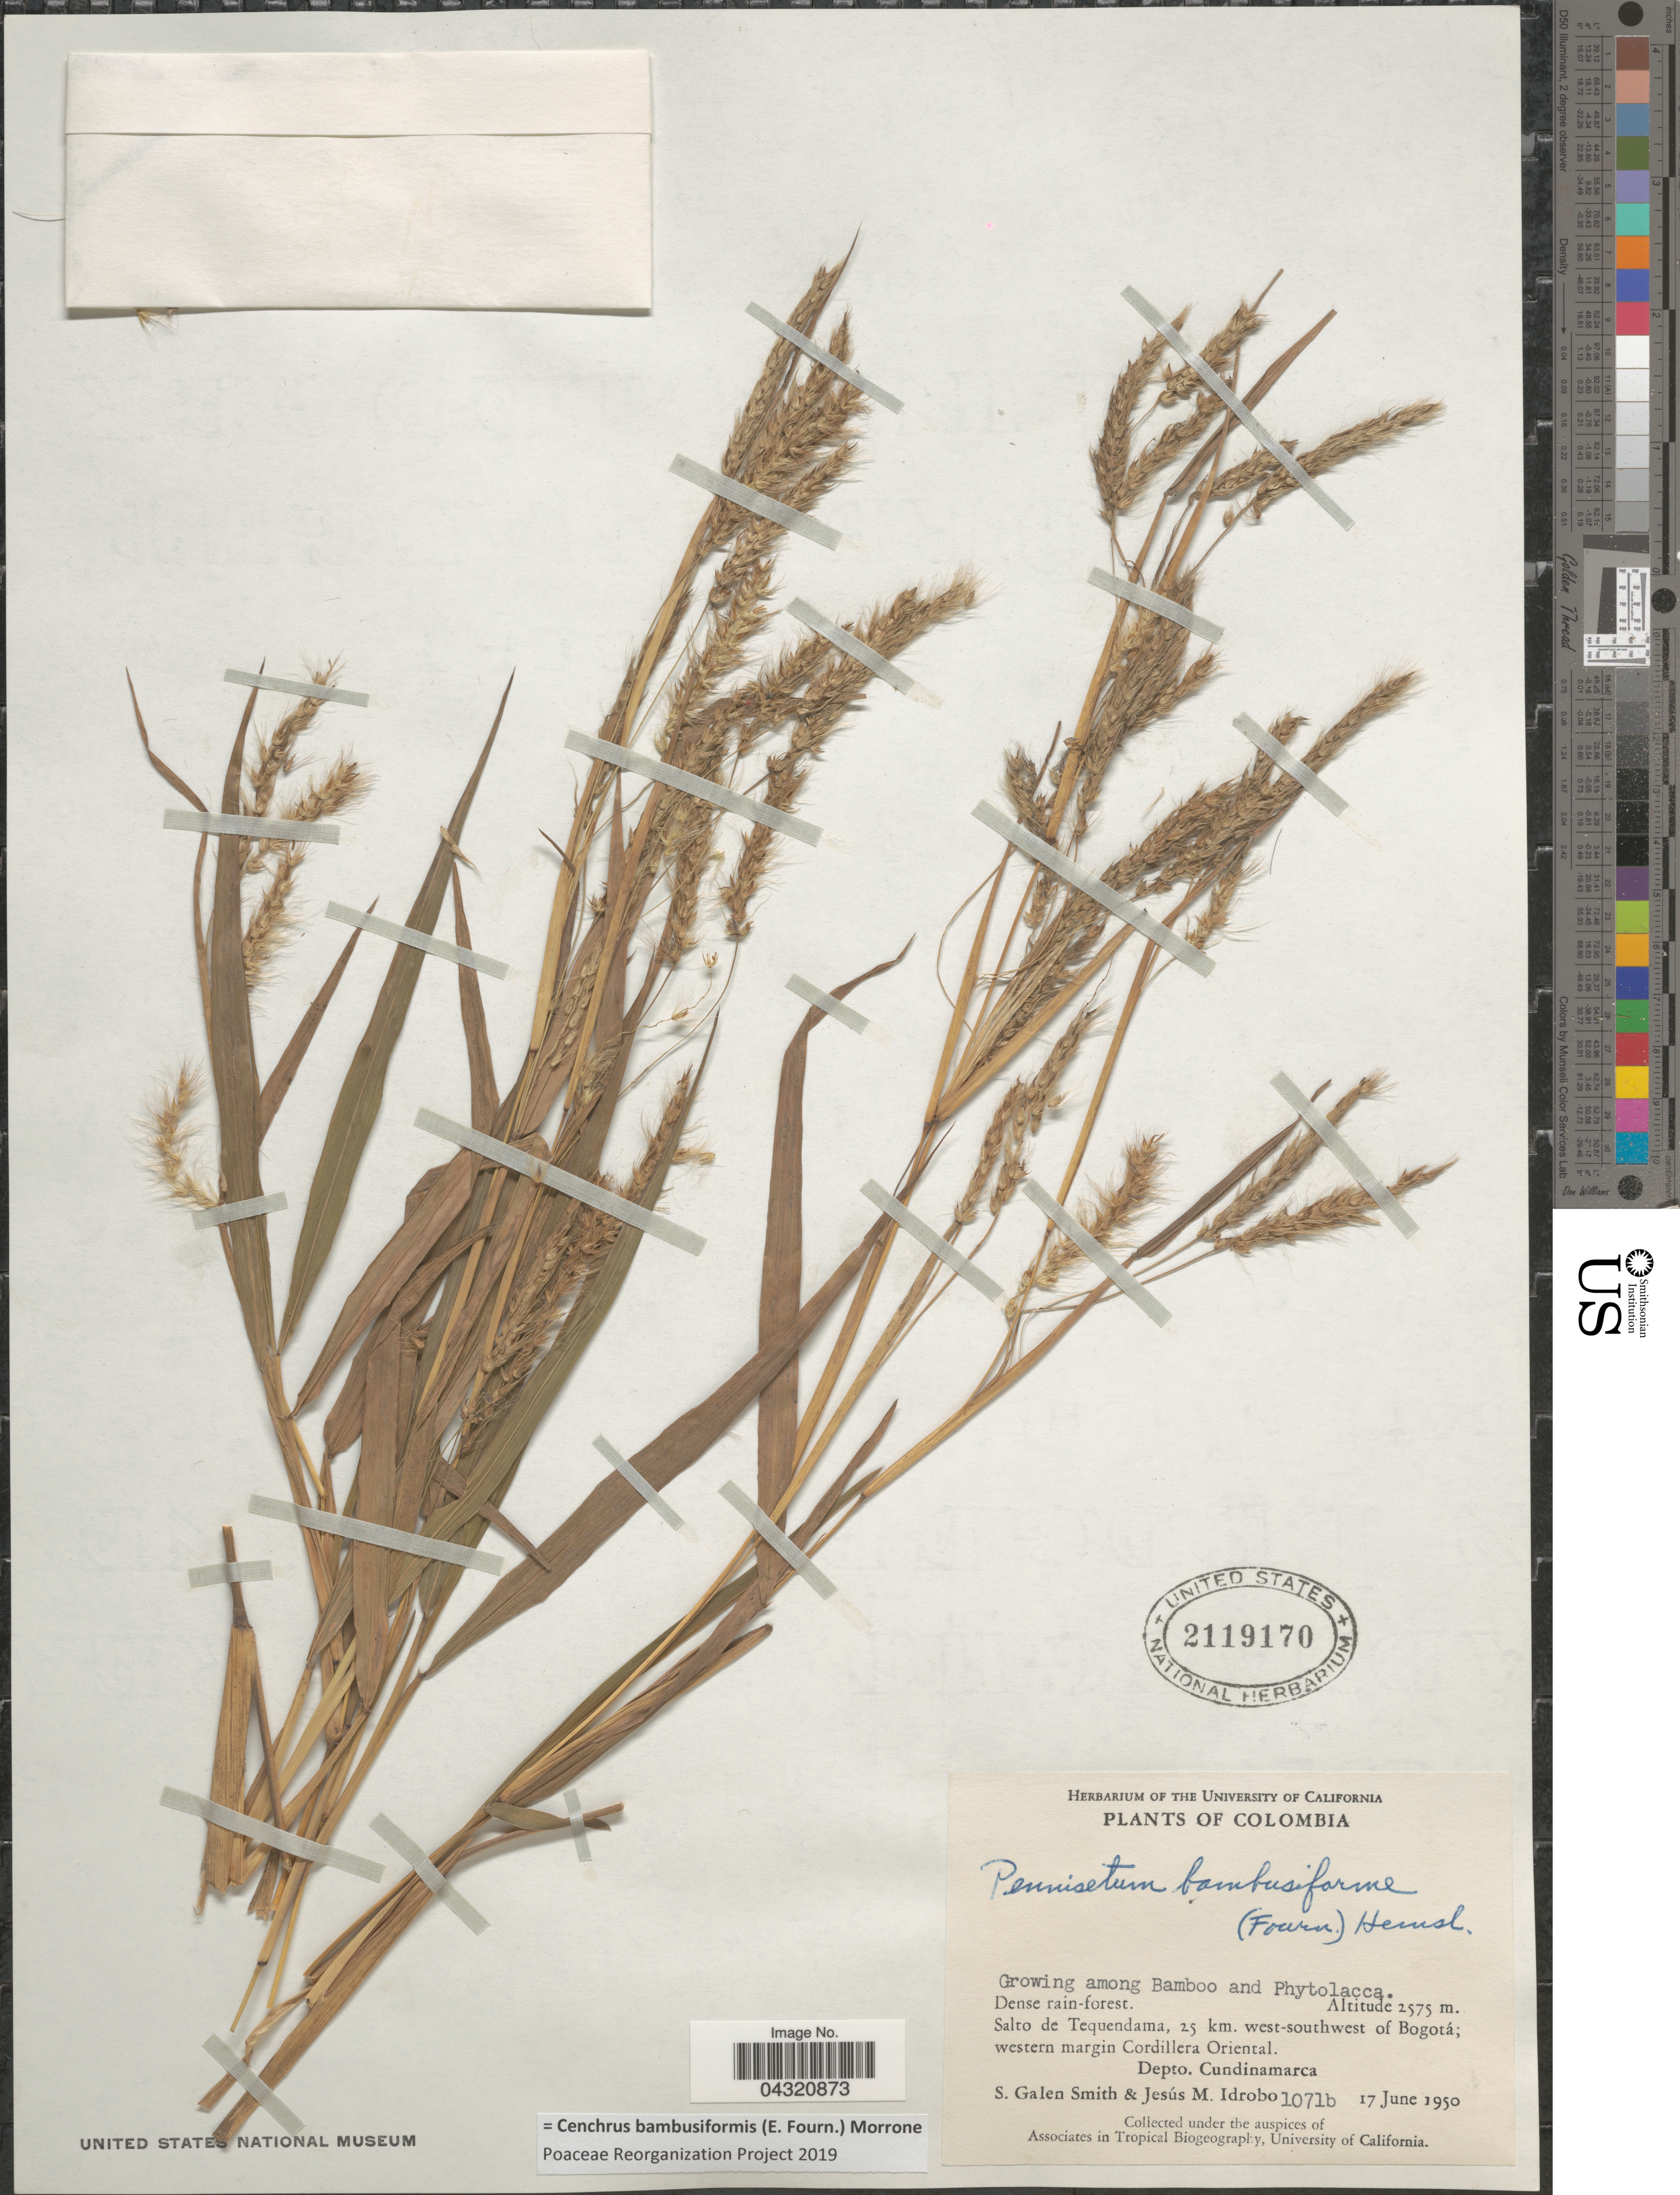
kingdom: Plantae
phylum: Tracheophyta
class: Liliopsida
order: Poales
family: Poaceae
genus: Cenchrus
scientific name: Cenchrus bambusiformis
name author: (E. Fourn.) Morrone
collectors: S. G. Smith & J. M. Idrobo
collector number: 1071b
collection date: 1950-06-17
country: Colombia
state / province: Cundinamarca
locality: Growing among Bamboo and Phytolacca. Salto de Tequendama, 25 km. west-southwest of Bogotá; western margin Cordillera Oriental. Depto. Cundinamarca.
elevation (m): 2575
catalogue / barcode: US 2119170